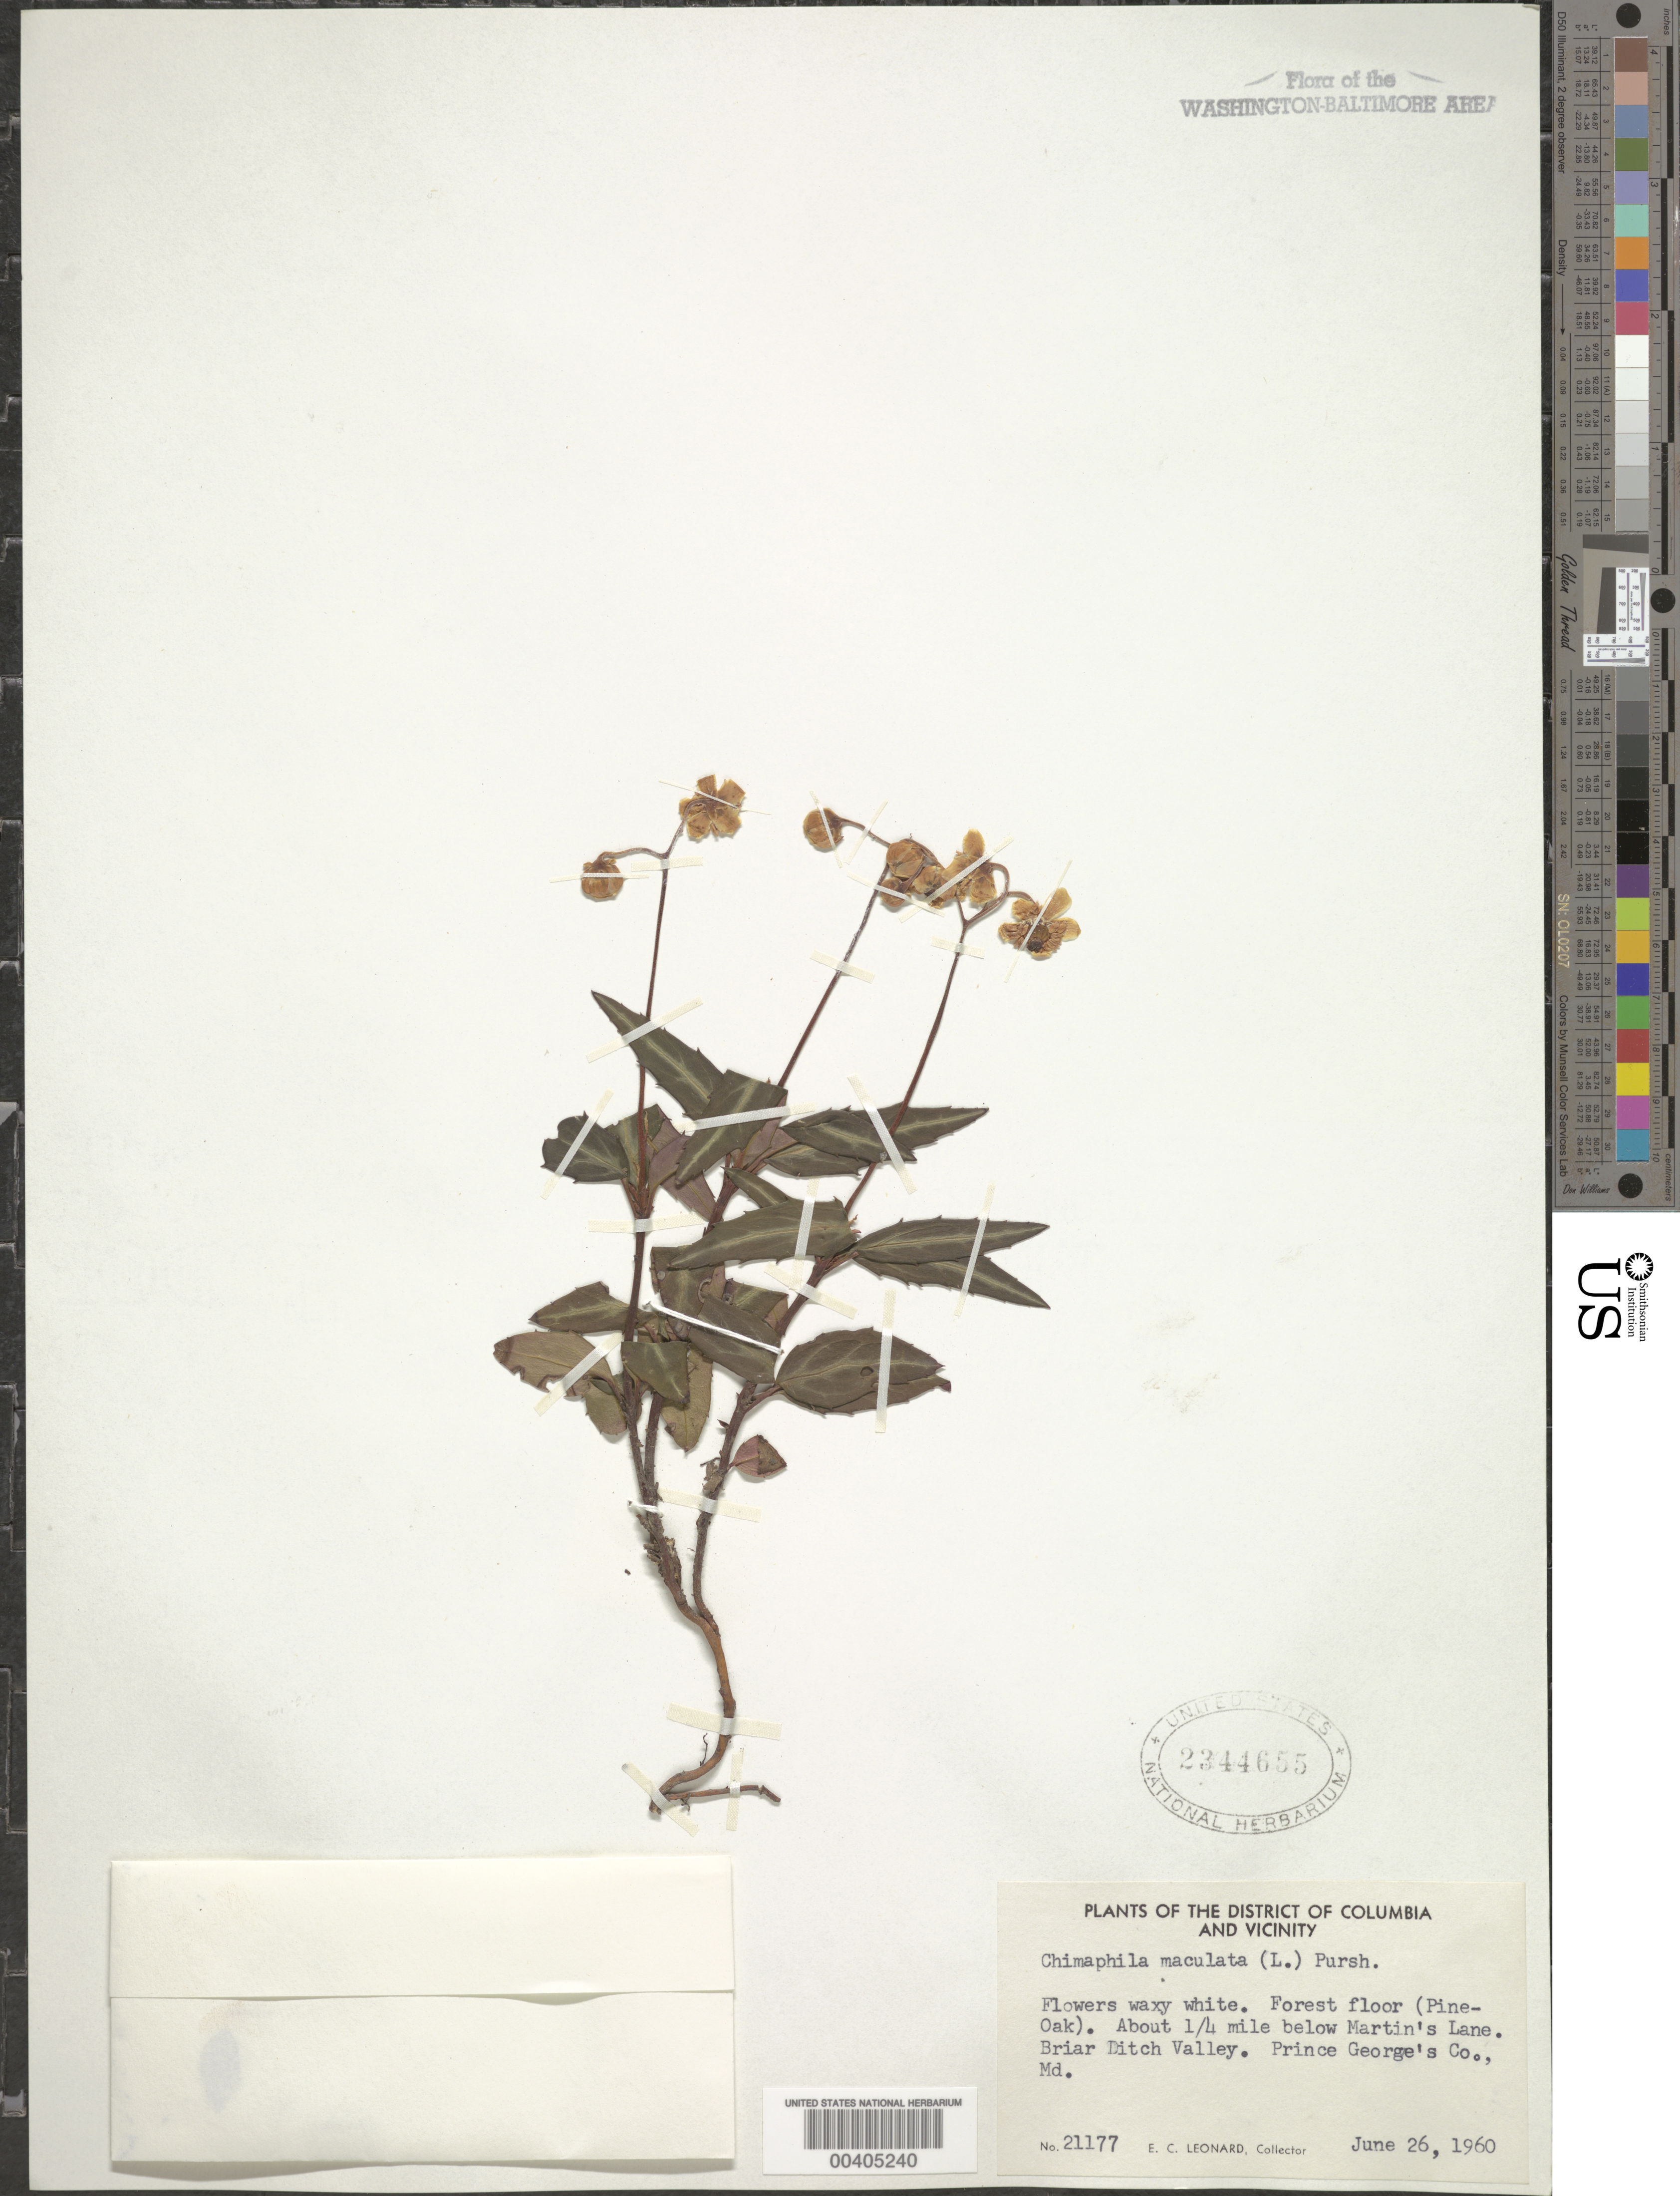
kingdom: Plantae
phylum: Tracheophyta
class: Magnoliopsida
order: Ericales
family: Ericaceae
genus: Chimaphila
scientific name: Chimaphila maculata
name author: (L.) Pursh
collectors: E. C. Leonard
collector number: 21177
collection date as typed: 26 Jun 1960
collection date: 1960-06-26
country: United States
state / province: Maryland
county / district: Prince George's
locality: Below Martins Lane, Briar Ditch Valley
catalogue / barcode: US 2344655